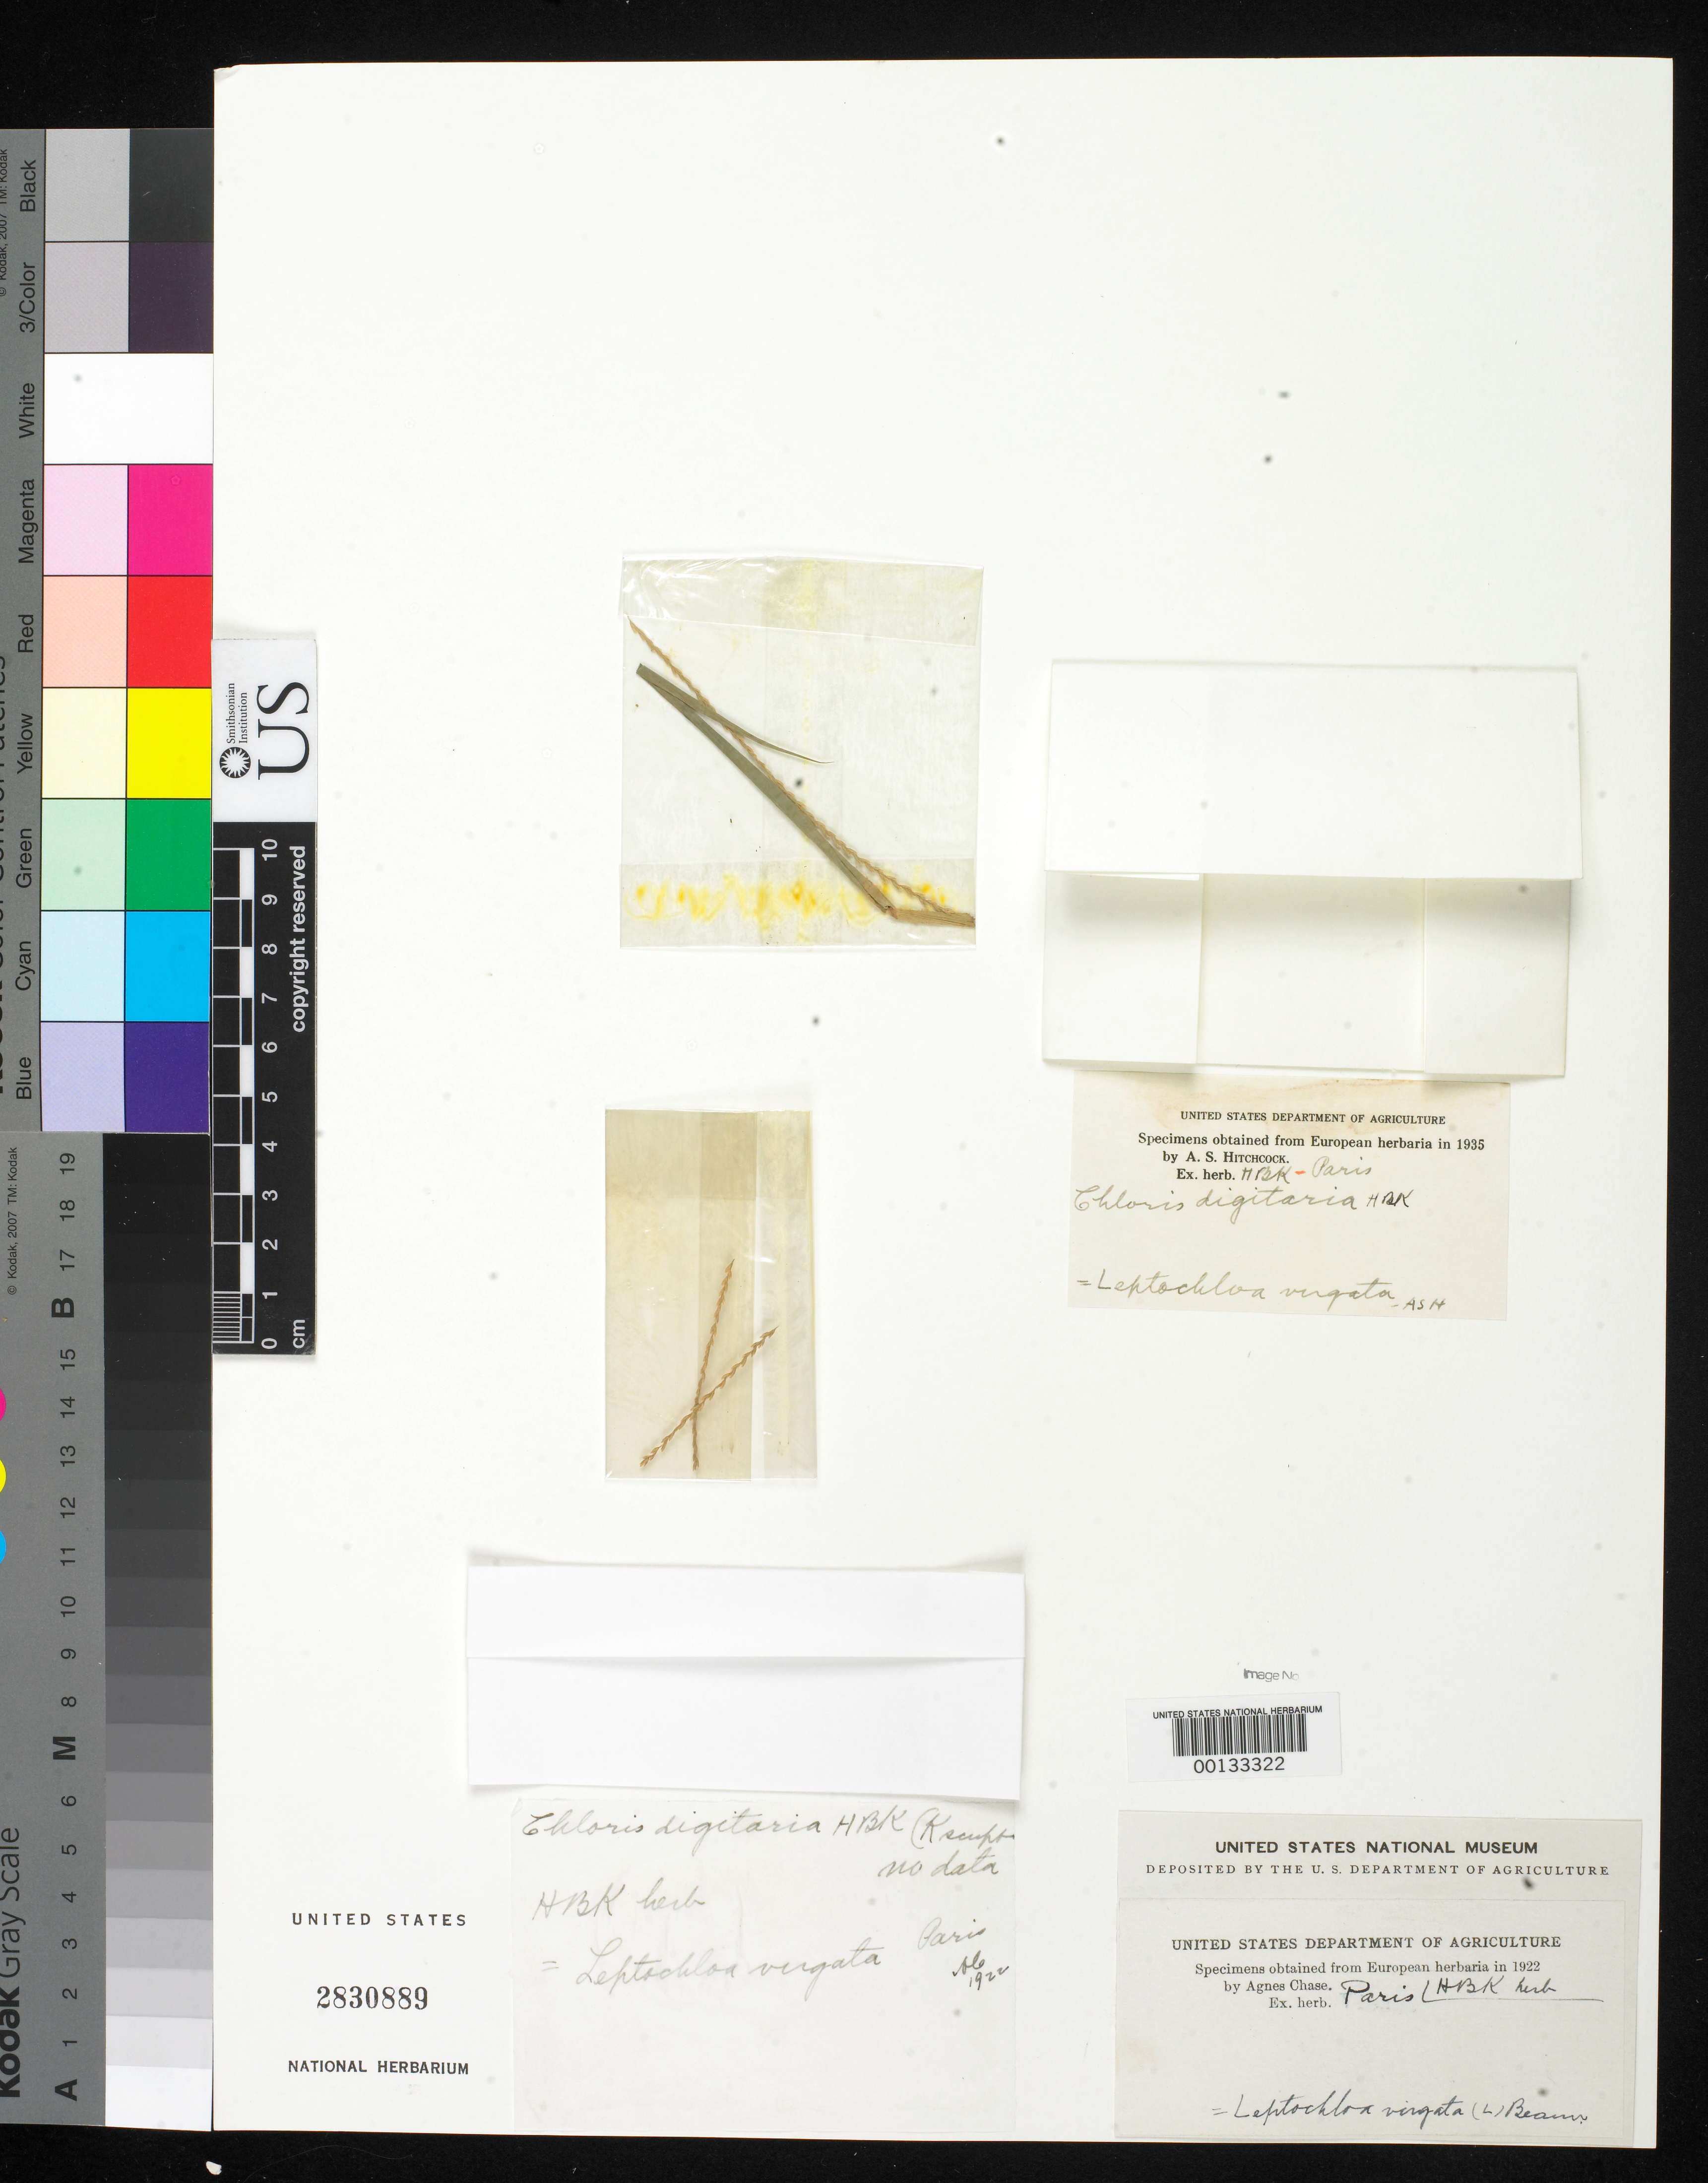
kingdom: Plantae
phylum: Tracheophyta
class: Liliopsida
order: Poales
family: Poaceae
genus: Chloris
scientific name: Chloris digitaria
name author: Kunth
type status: Type Fragment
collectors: F. W. Humboldt & A. J. A. Bonpland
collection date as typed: Aug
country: Peru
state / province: Cajamarca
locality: between Chontalí and Colasay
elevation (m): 1097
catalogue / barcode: US 2830889